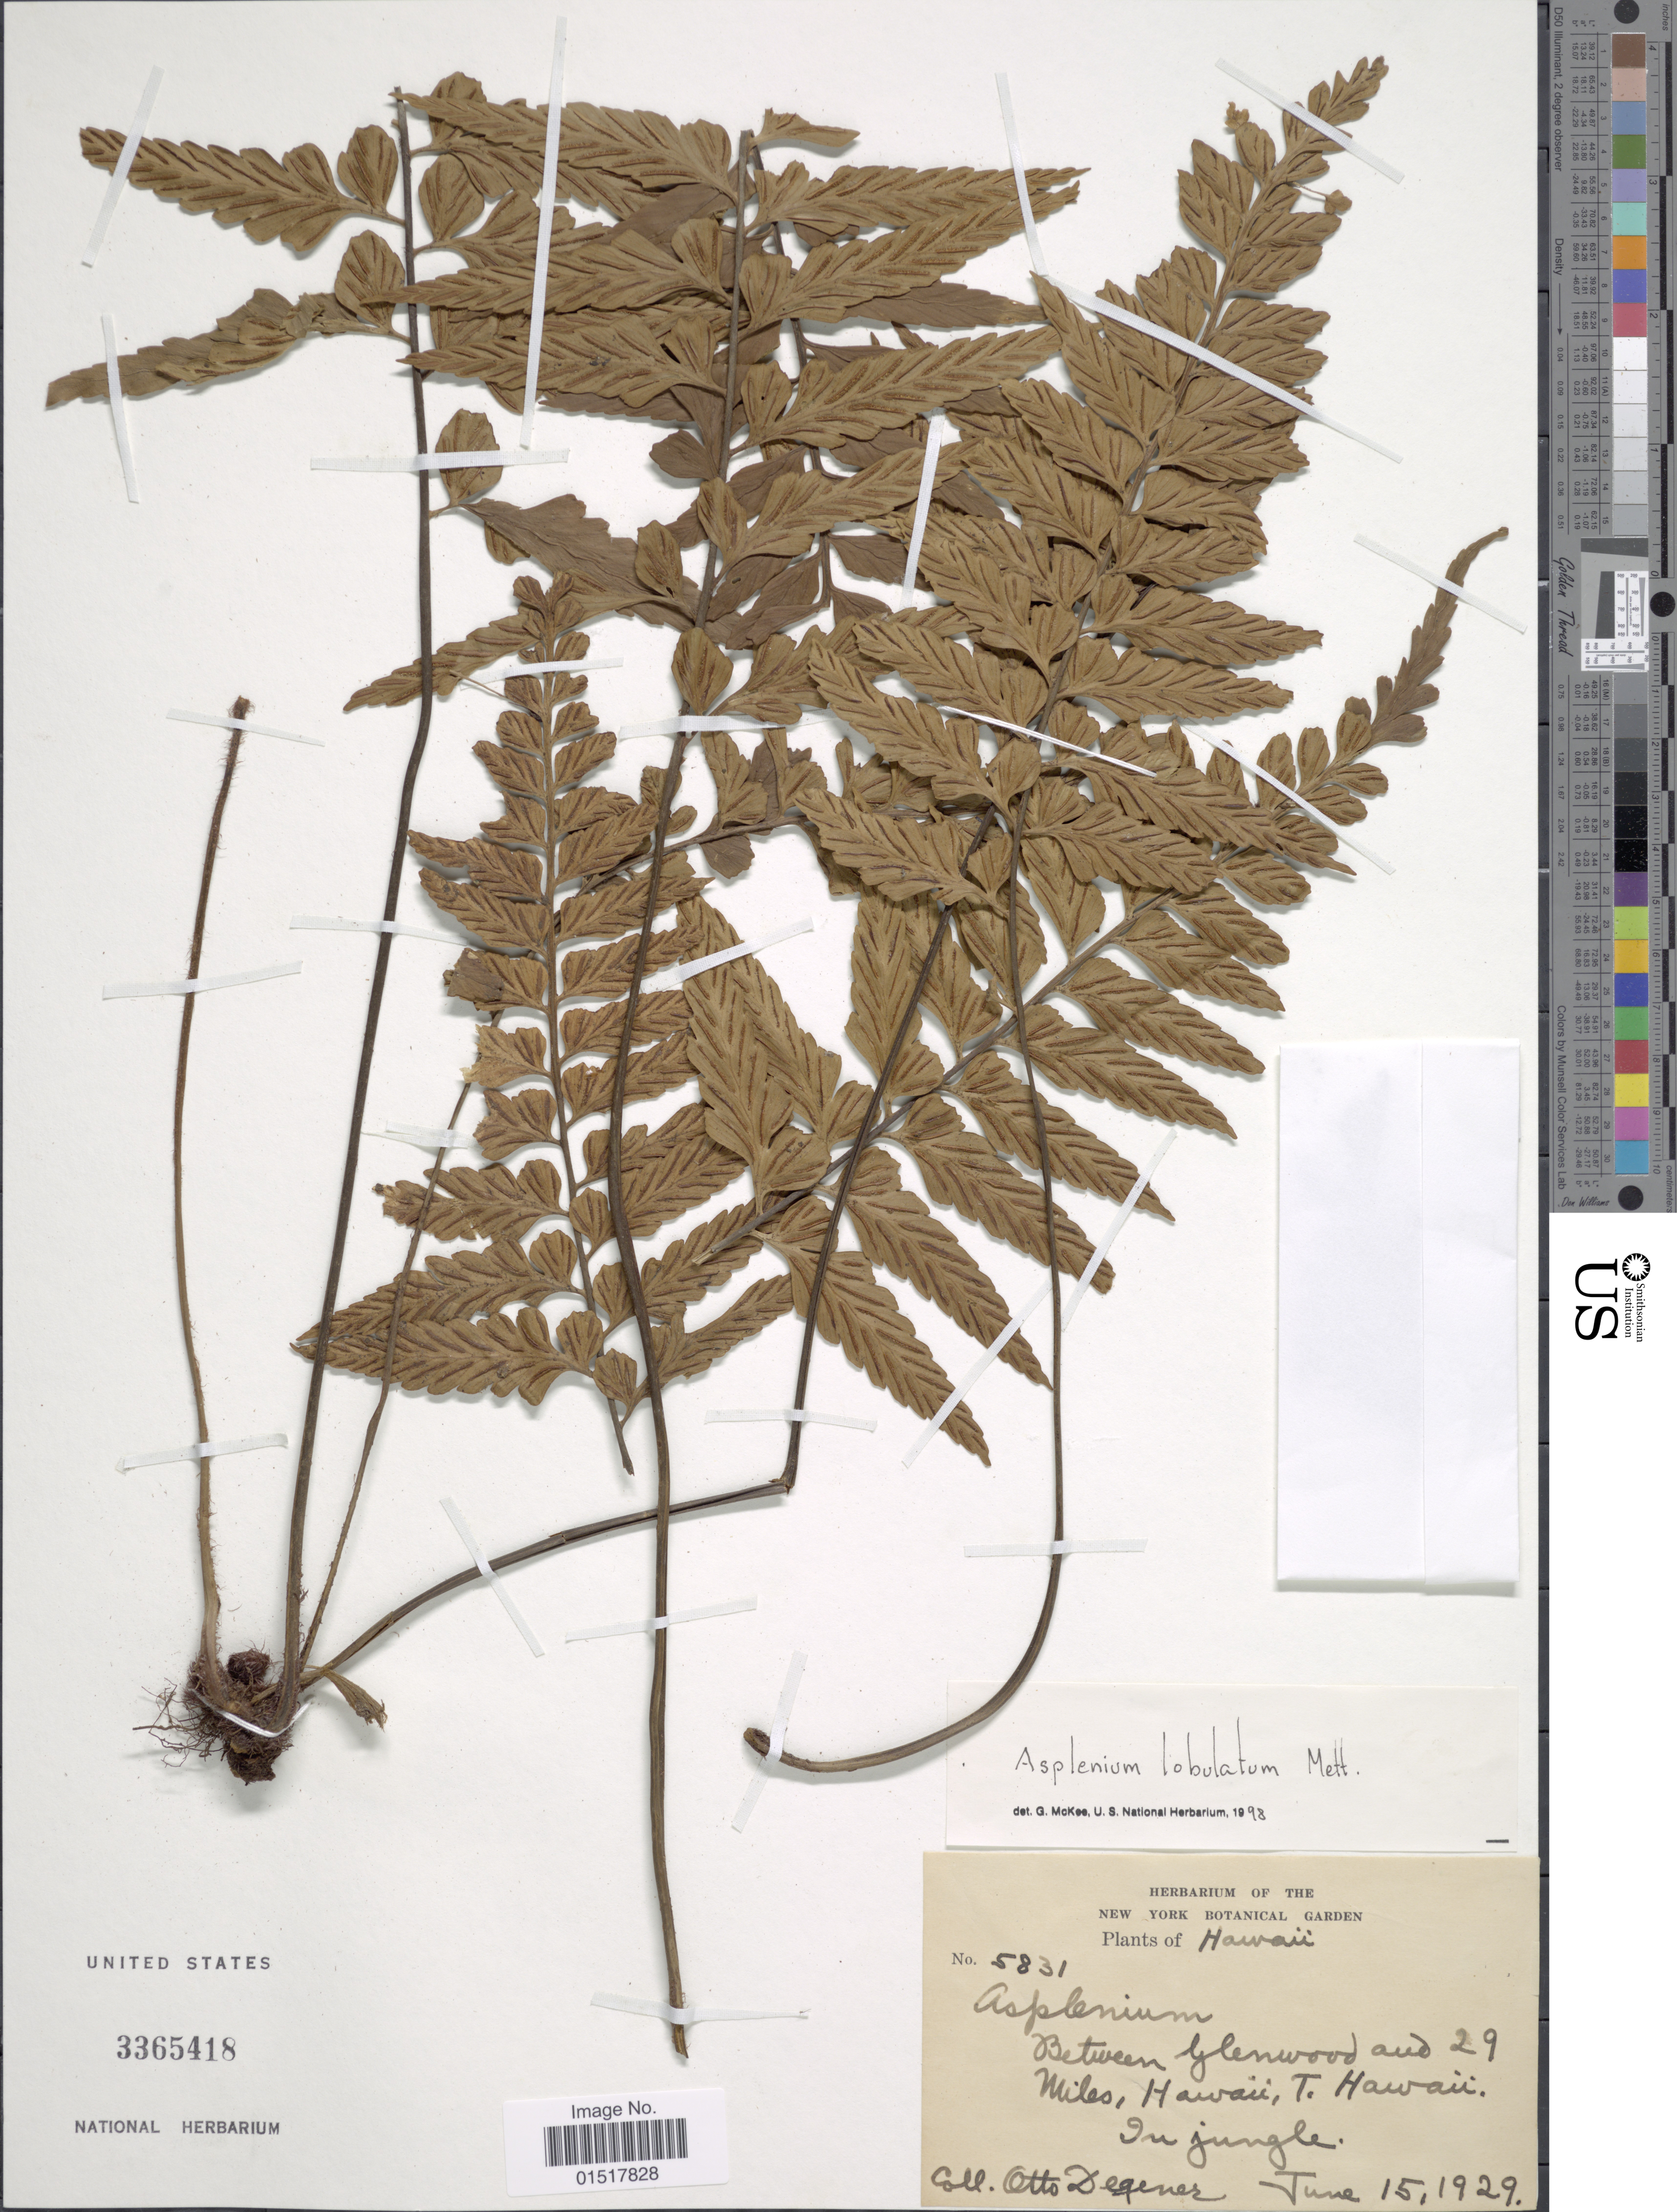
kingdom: Plantae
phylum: Tracheophyta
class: Polypodiopsida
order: Polypodiales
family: Aspleniaceae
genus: Asplenium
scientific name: Asplenium lobulatum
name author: Mett.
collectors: O. Degener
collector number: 5831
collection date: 1929-06-15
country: United States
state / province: Hawaii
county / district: Hawaii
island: Hawaii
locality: Hawaii. Between Glenwood and 29 Miles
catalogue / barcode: US 3365418